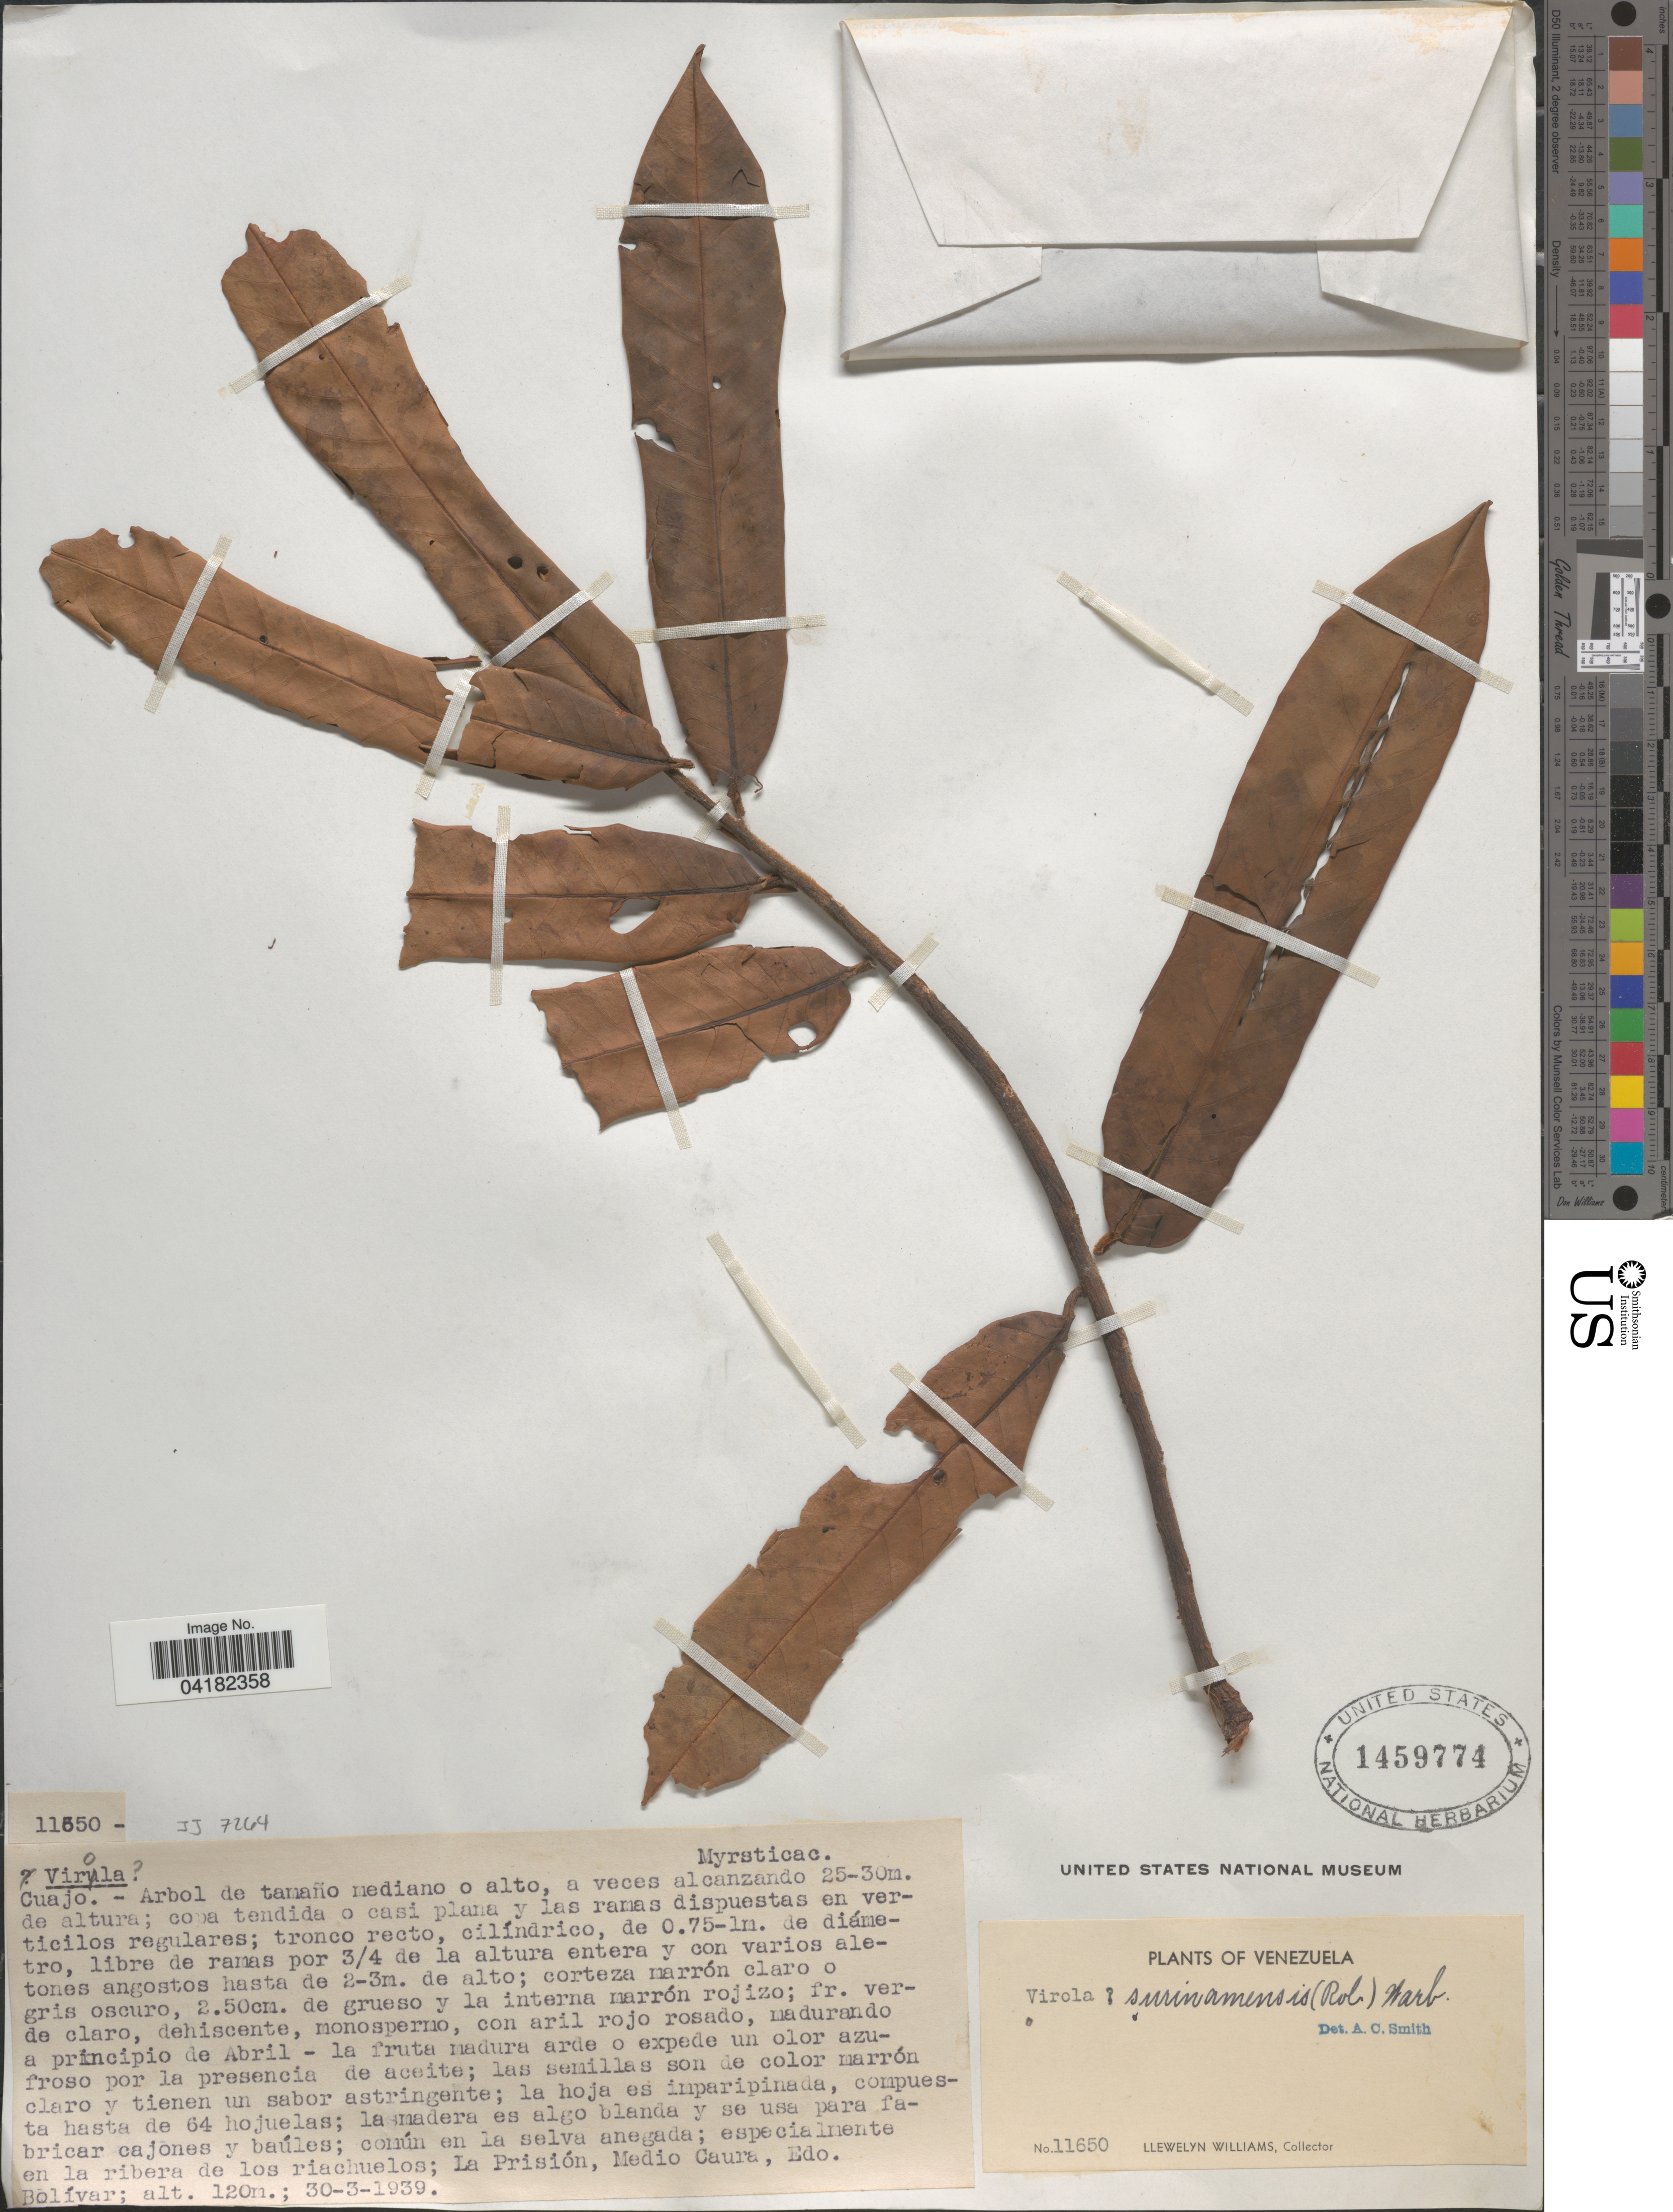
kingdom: Plantae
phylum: Tracheophyta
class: Magnoliopsida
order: Magnoliales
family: Myristicaceae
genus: Virola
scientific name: Virola surinamensis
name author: (Rol.) Warb.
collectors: Ll. Williams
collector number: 11650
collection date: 1939-03-30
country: Venezuela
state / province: Bolivar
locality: La Prisión, Medio Caura.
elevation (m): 120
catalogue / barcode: US 1459774